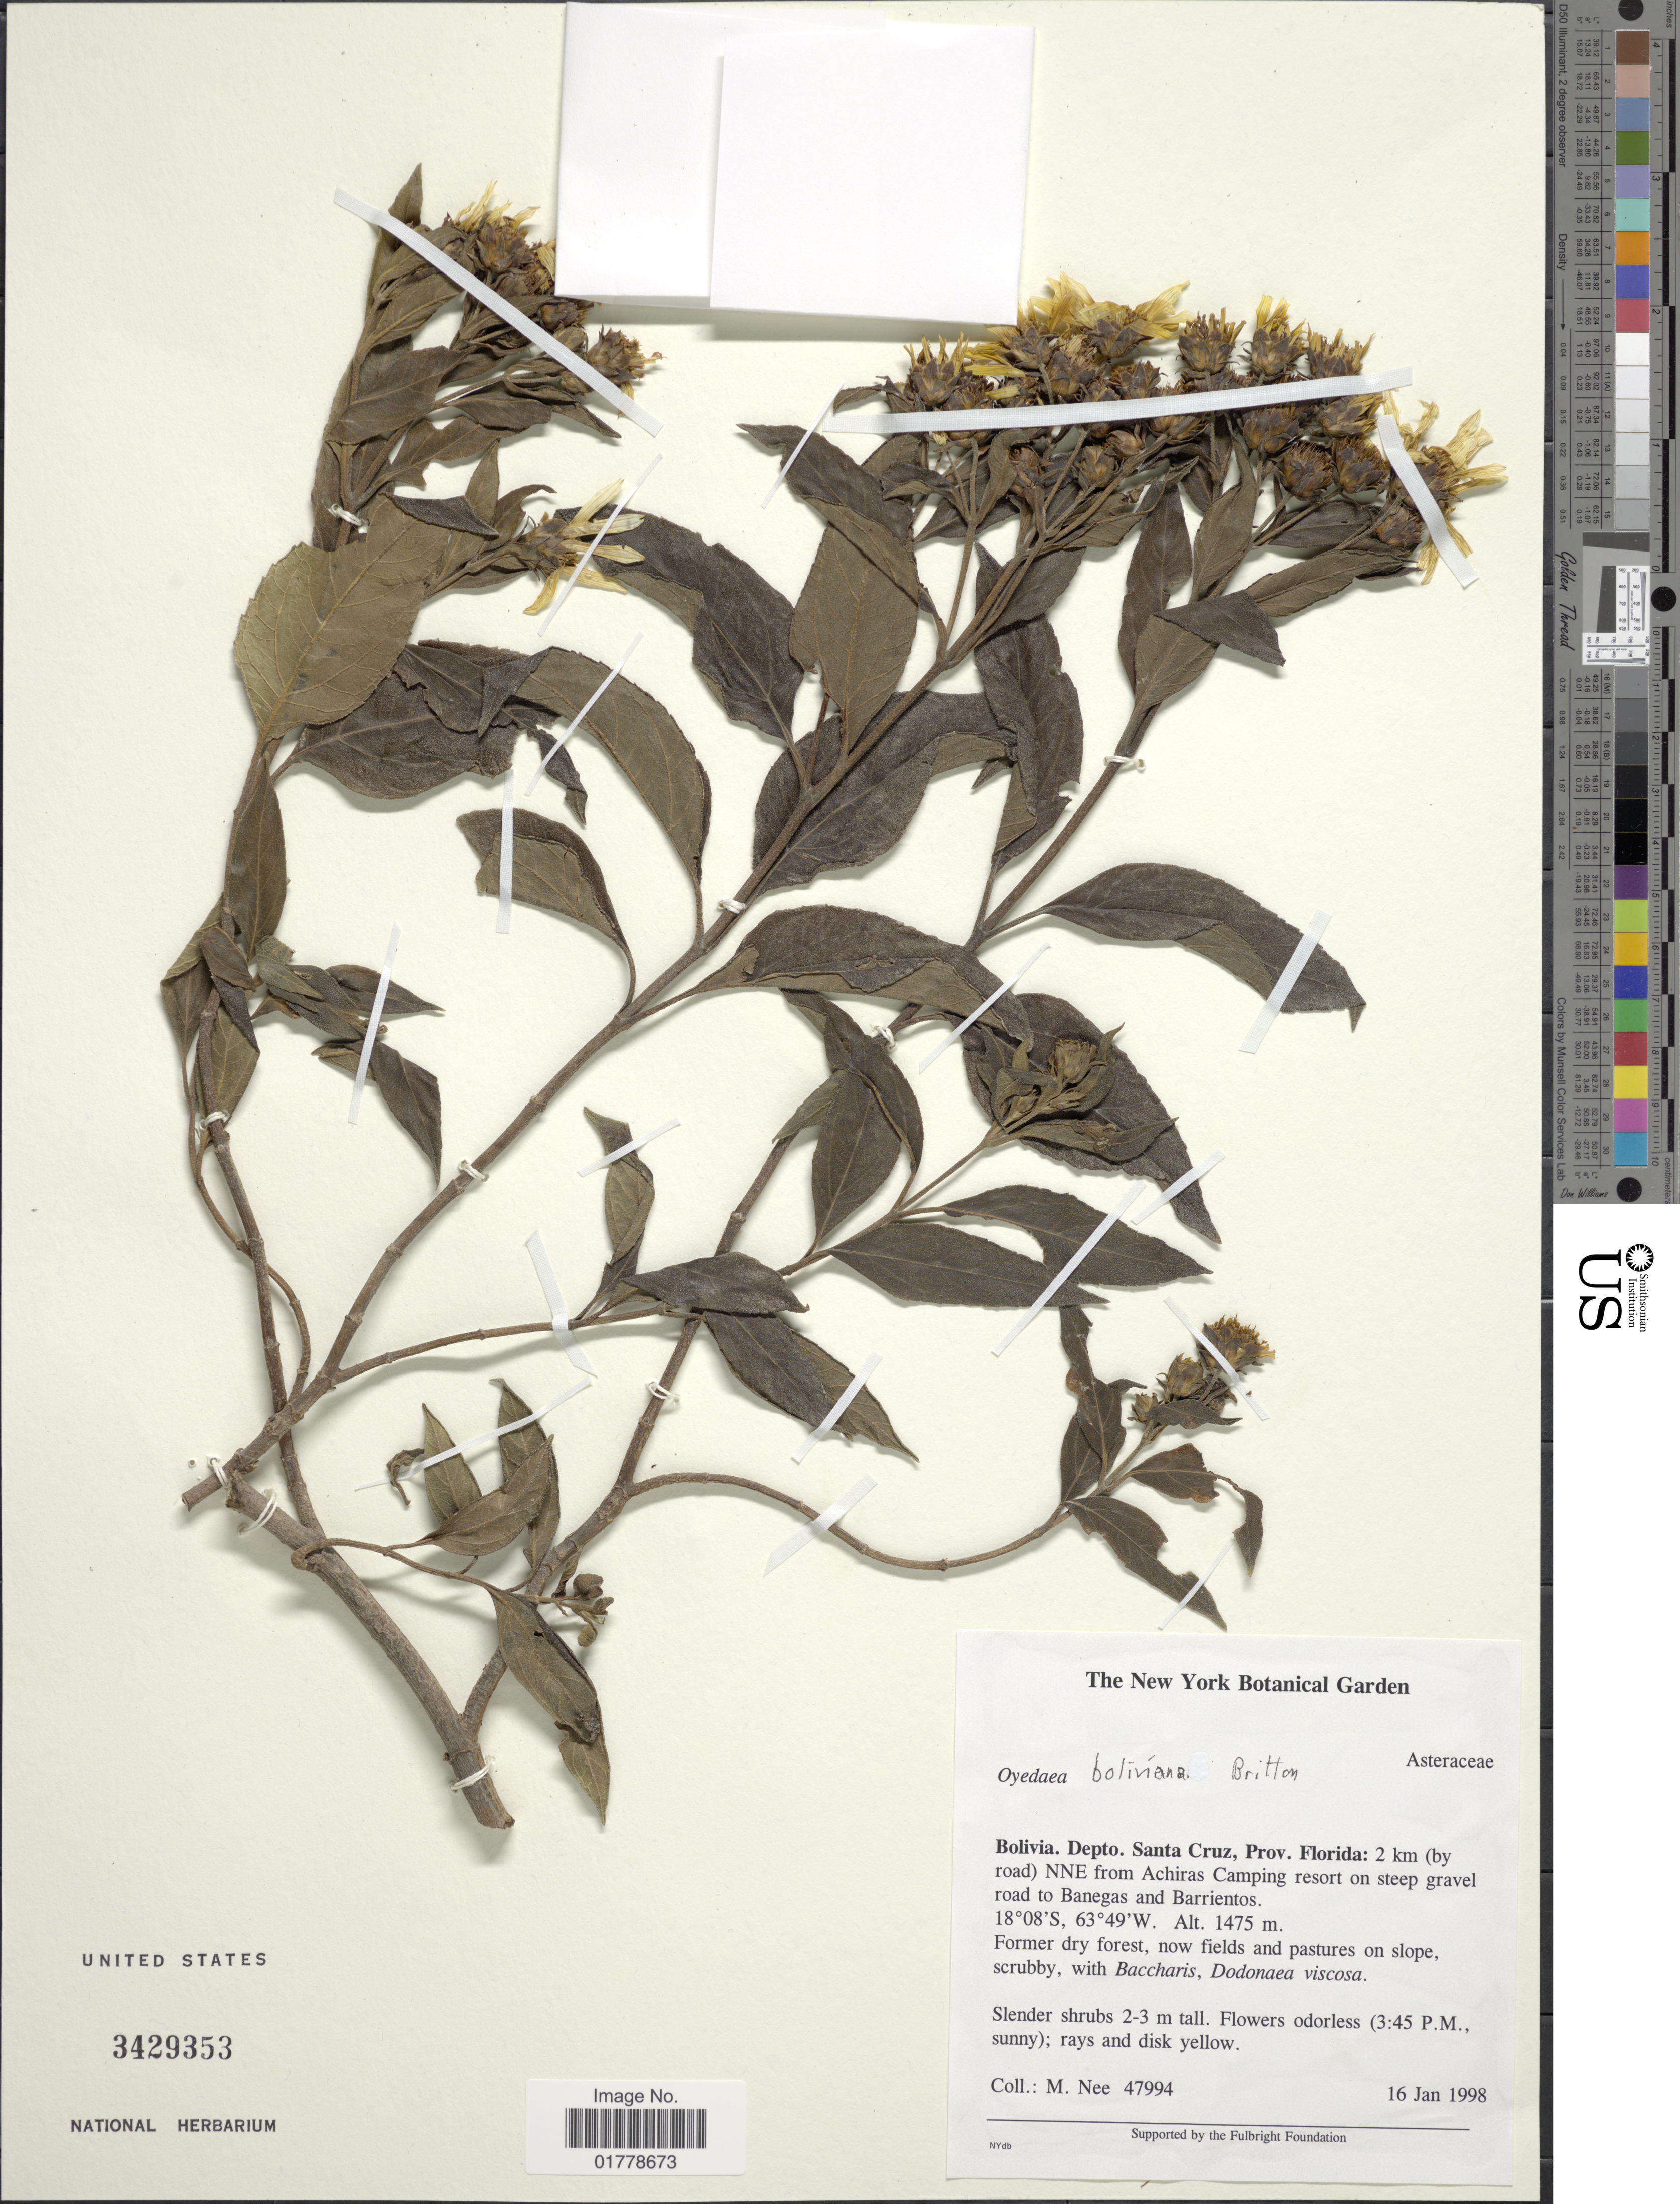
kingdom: Plantae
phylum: Tracheophyta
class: Magnoliopsida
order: Asterales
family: Asteraceae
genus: Oyedaea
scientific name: Oyedaea boliviana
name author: Britton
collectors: M. Nee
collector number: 47994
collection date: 1998-01-16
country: Bolivia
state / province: Santa Cruz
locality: Bolivia, Depto. Santa Cruz, Prov. Florida: 2 km (by road) NNE from Achiras Camping resort on steep gravel road to Banegas and Barrientos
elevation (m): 1475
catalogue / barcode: US 3429353